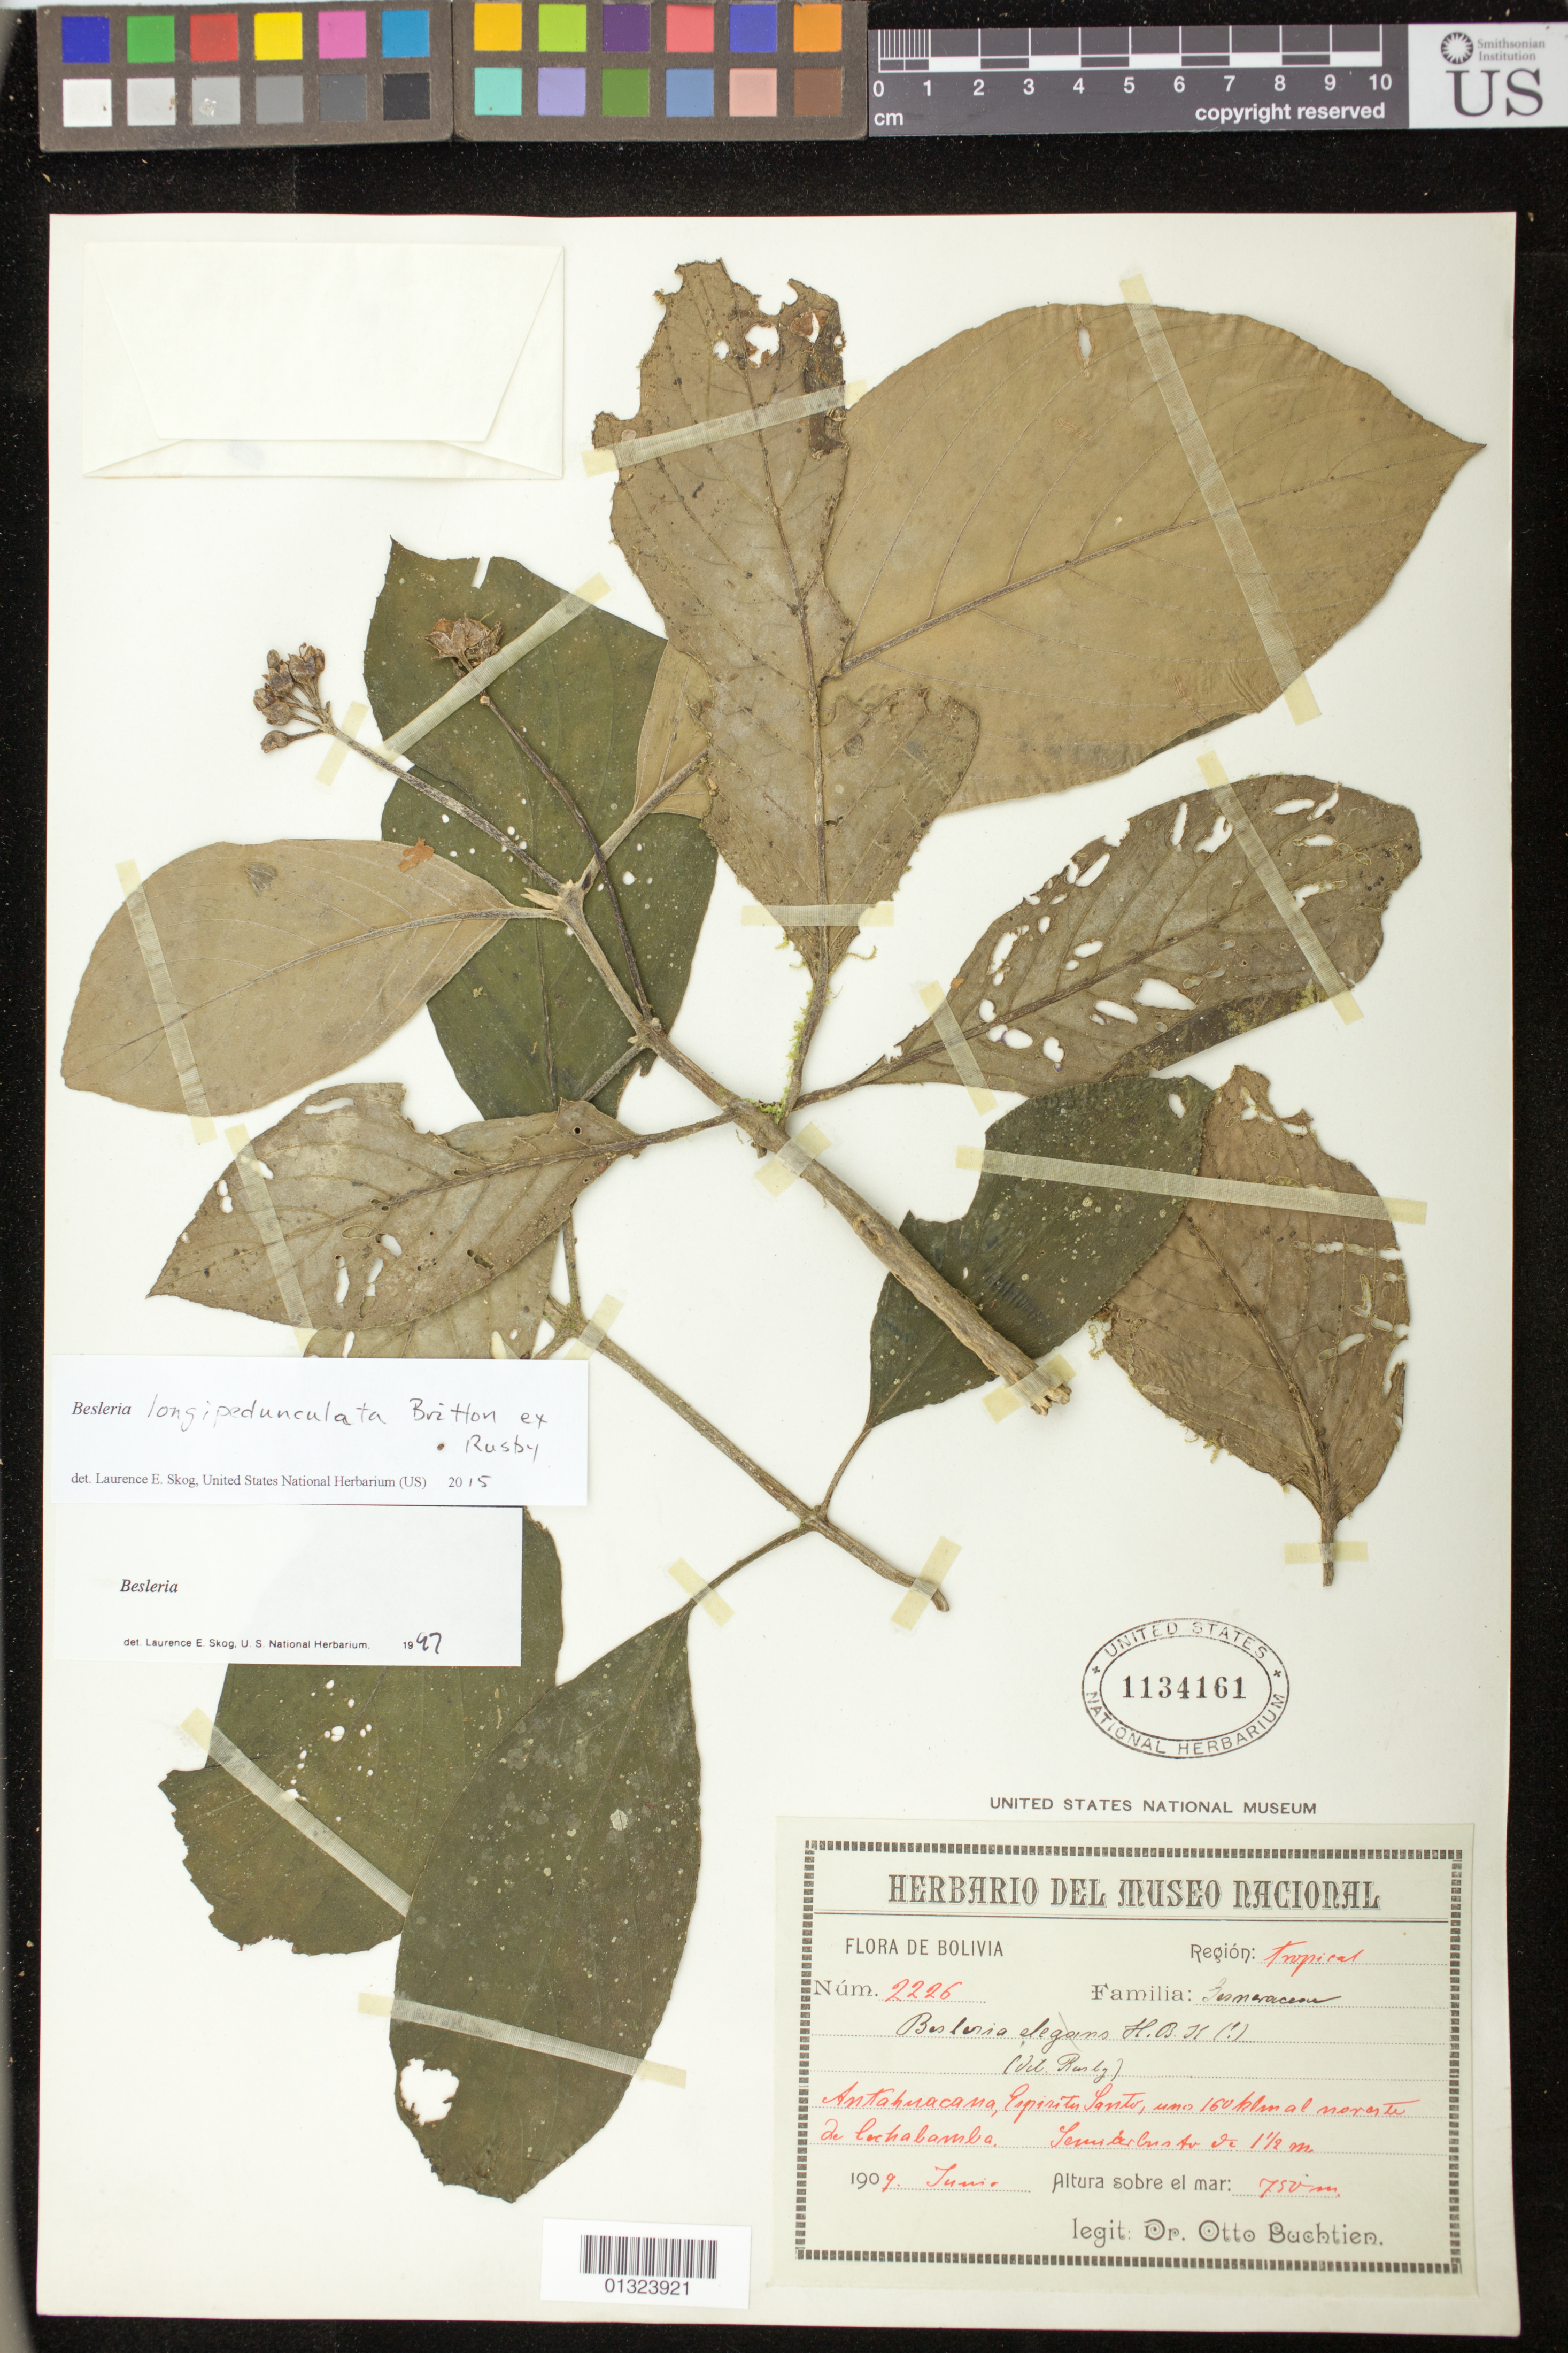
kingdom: Plantae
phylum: Tracheophyta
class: Magnoliopsida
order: Lamiales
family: Gesneriaceae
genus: Besleria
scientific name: Besleria longipedunculata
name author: Britton ex Rusby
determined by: Skog, Laurence E.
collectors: O. Buchtien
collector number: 2226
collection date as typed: Jun 1909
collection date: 1909-06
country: Bolivia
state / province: Cochabamba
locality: Espirito Santo, Antahuacana, 160 km N of Cochabamba.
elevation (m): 750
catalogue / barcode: US 1134161